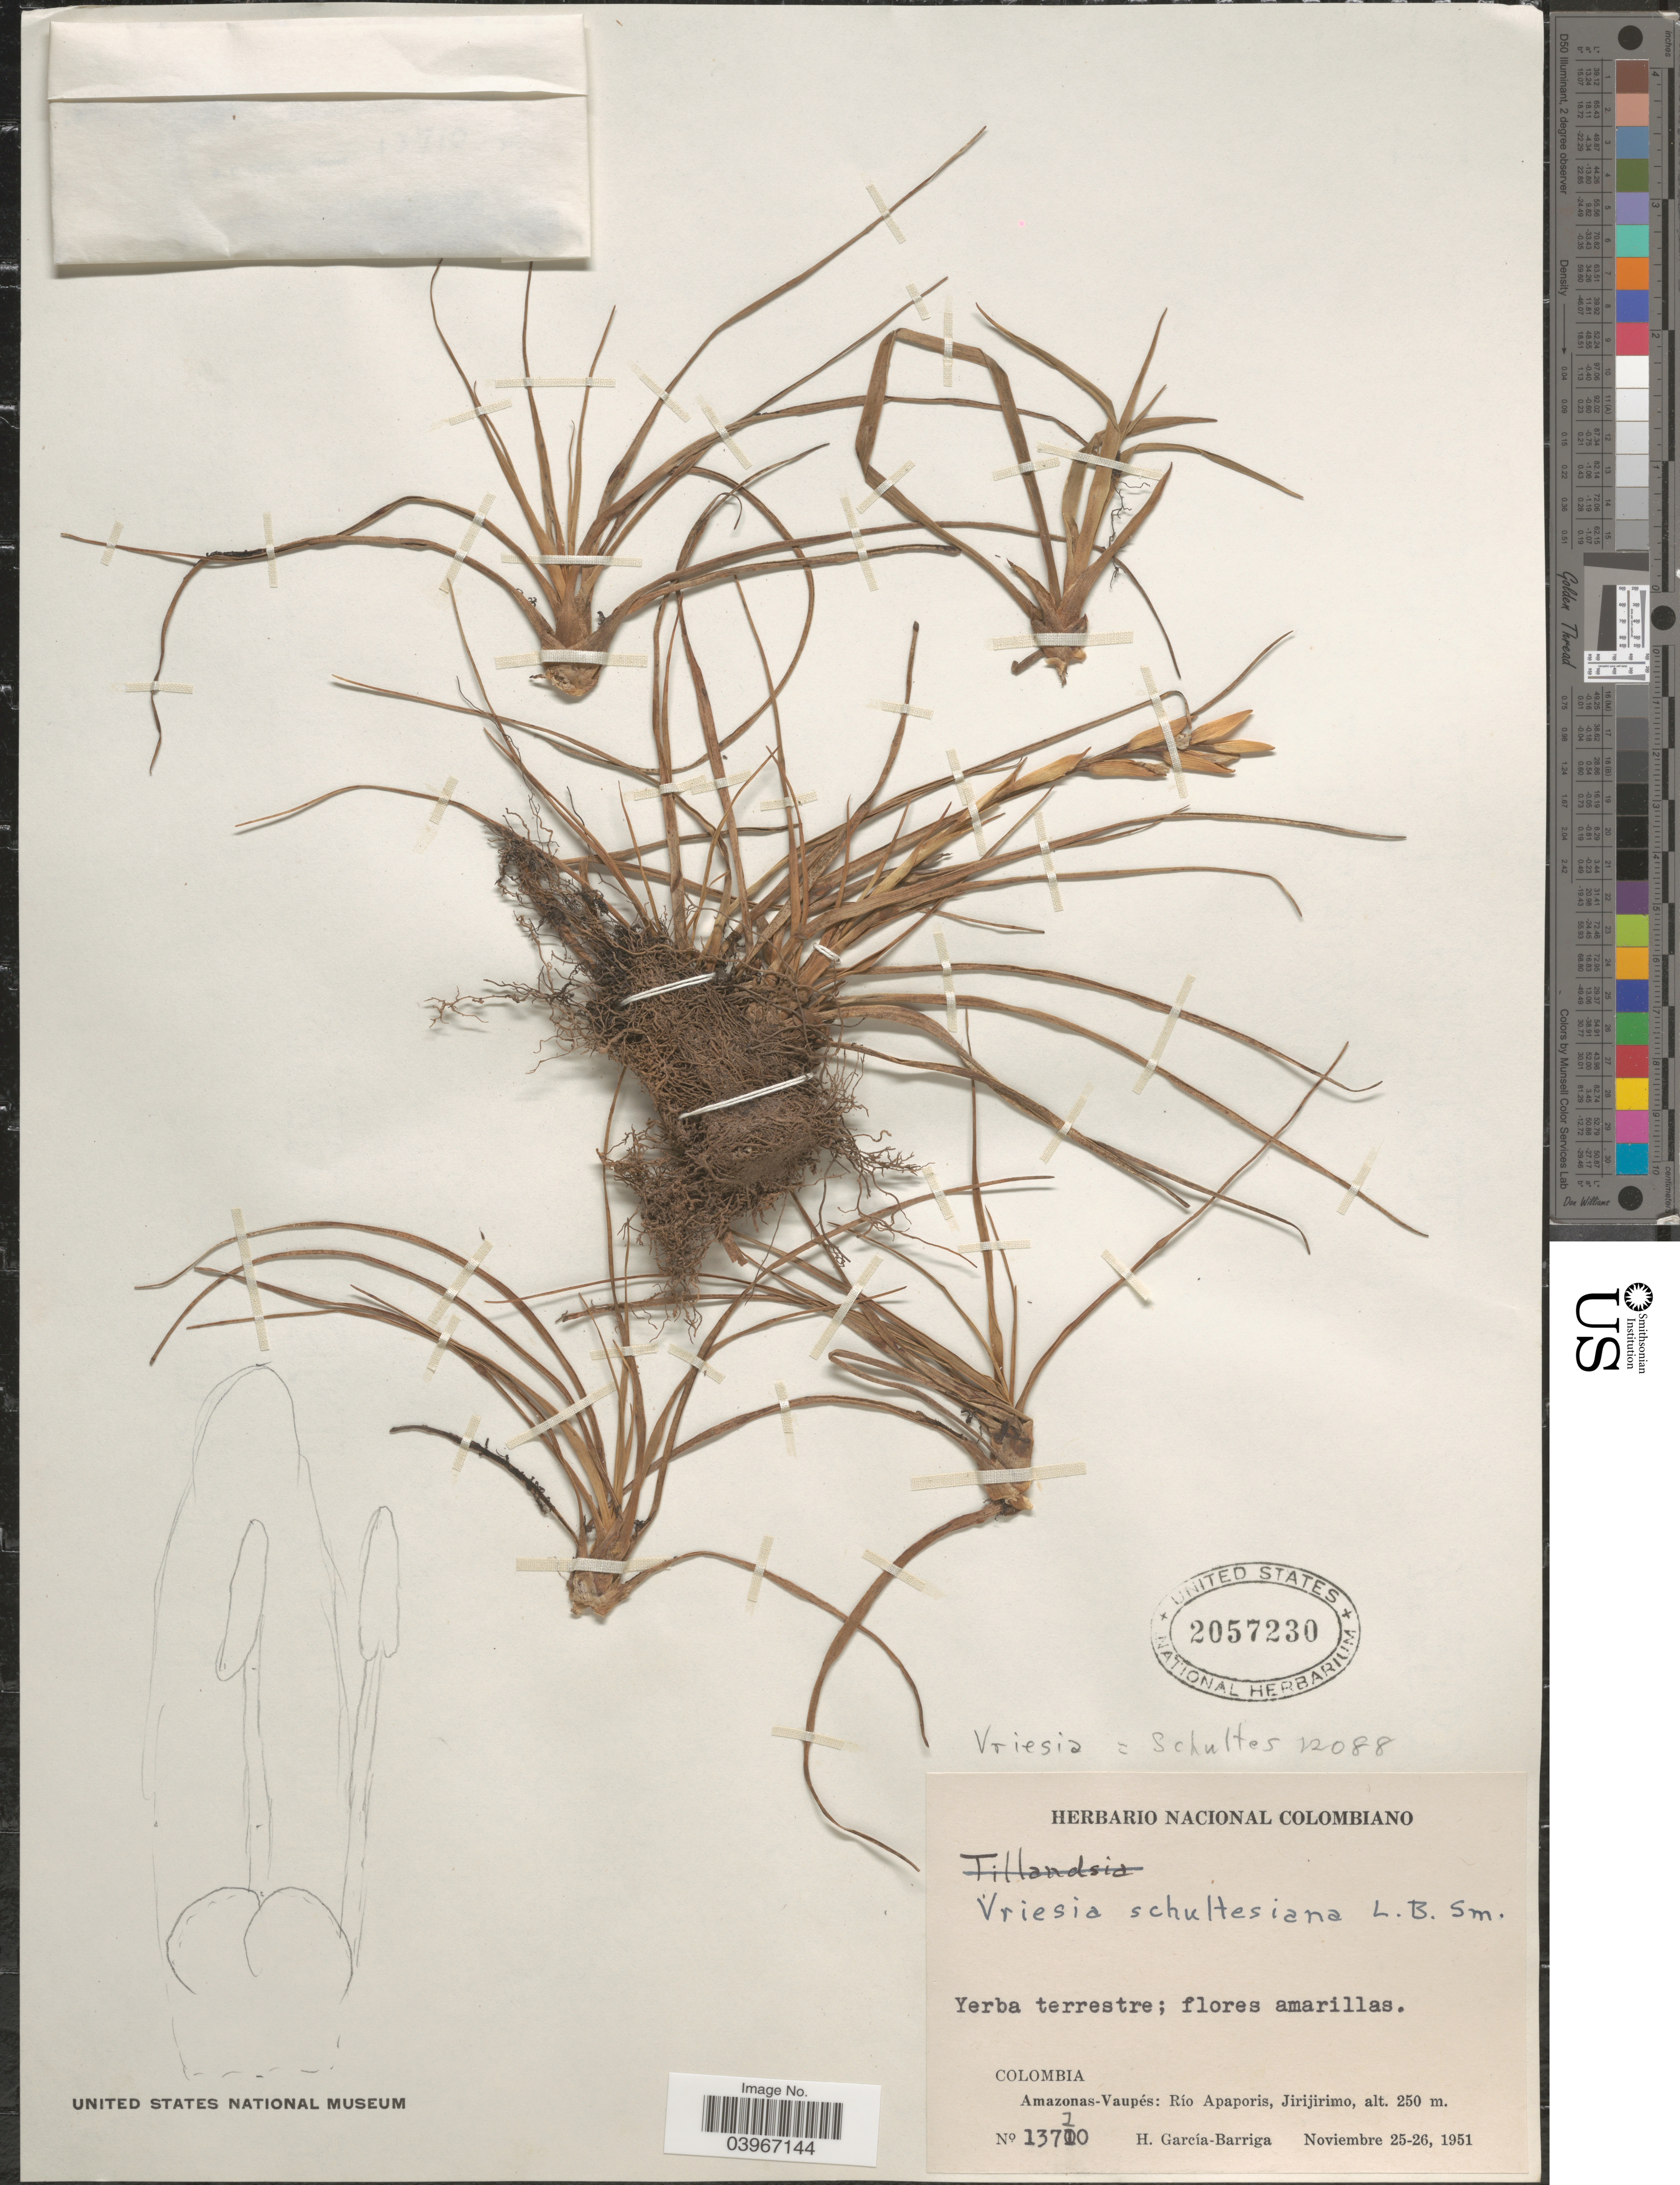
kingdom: Plantae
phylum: Tracheophyta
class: Liliopsida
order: Poales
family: Bromeliaceae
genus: Vriesea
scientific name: Vriesea schultesiana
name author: L.B. Sm. in R.E. Schult.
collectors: H. García Barriga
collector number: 13710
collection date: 1951-11-25/1951-11-26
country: Colombia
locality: Amazonas-Vaupés: Río Apaporis, Jirijirimo.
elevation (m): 250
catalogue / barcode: US 2057230